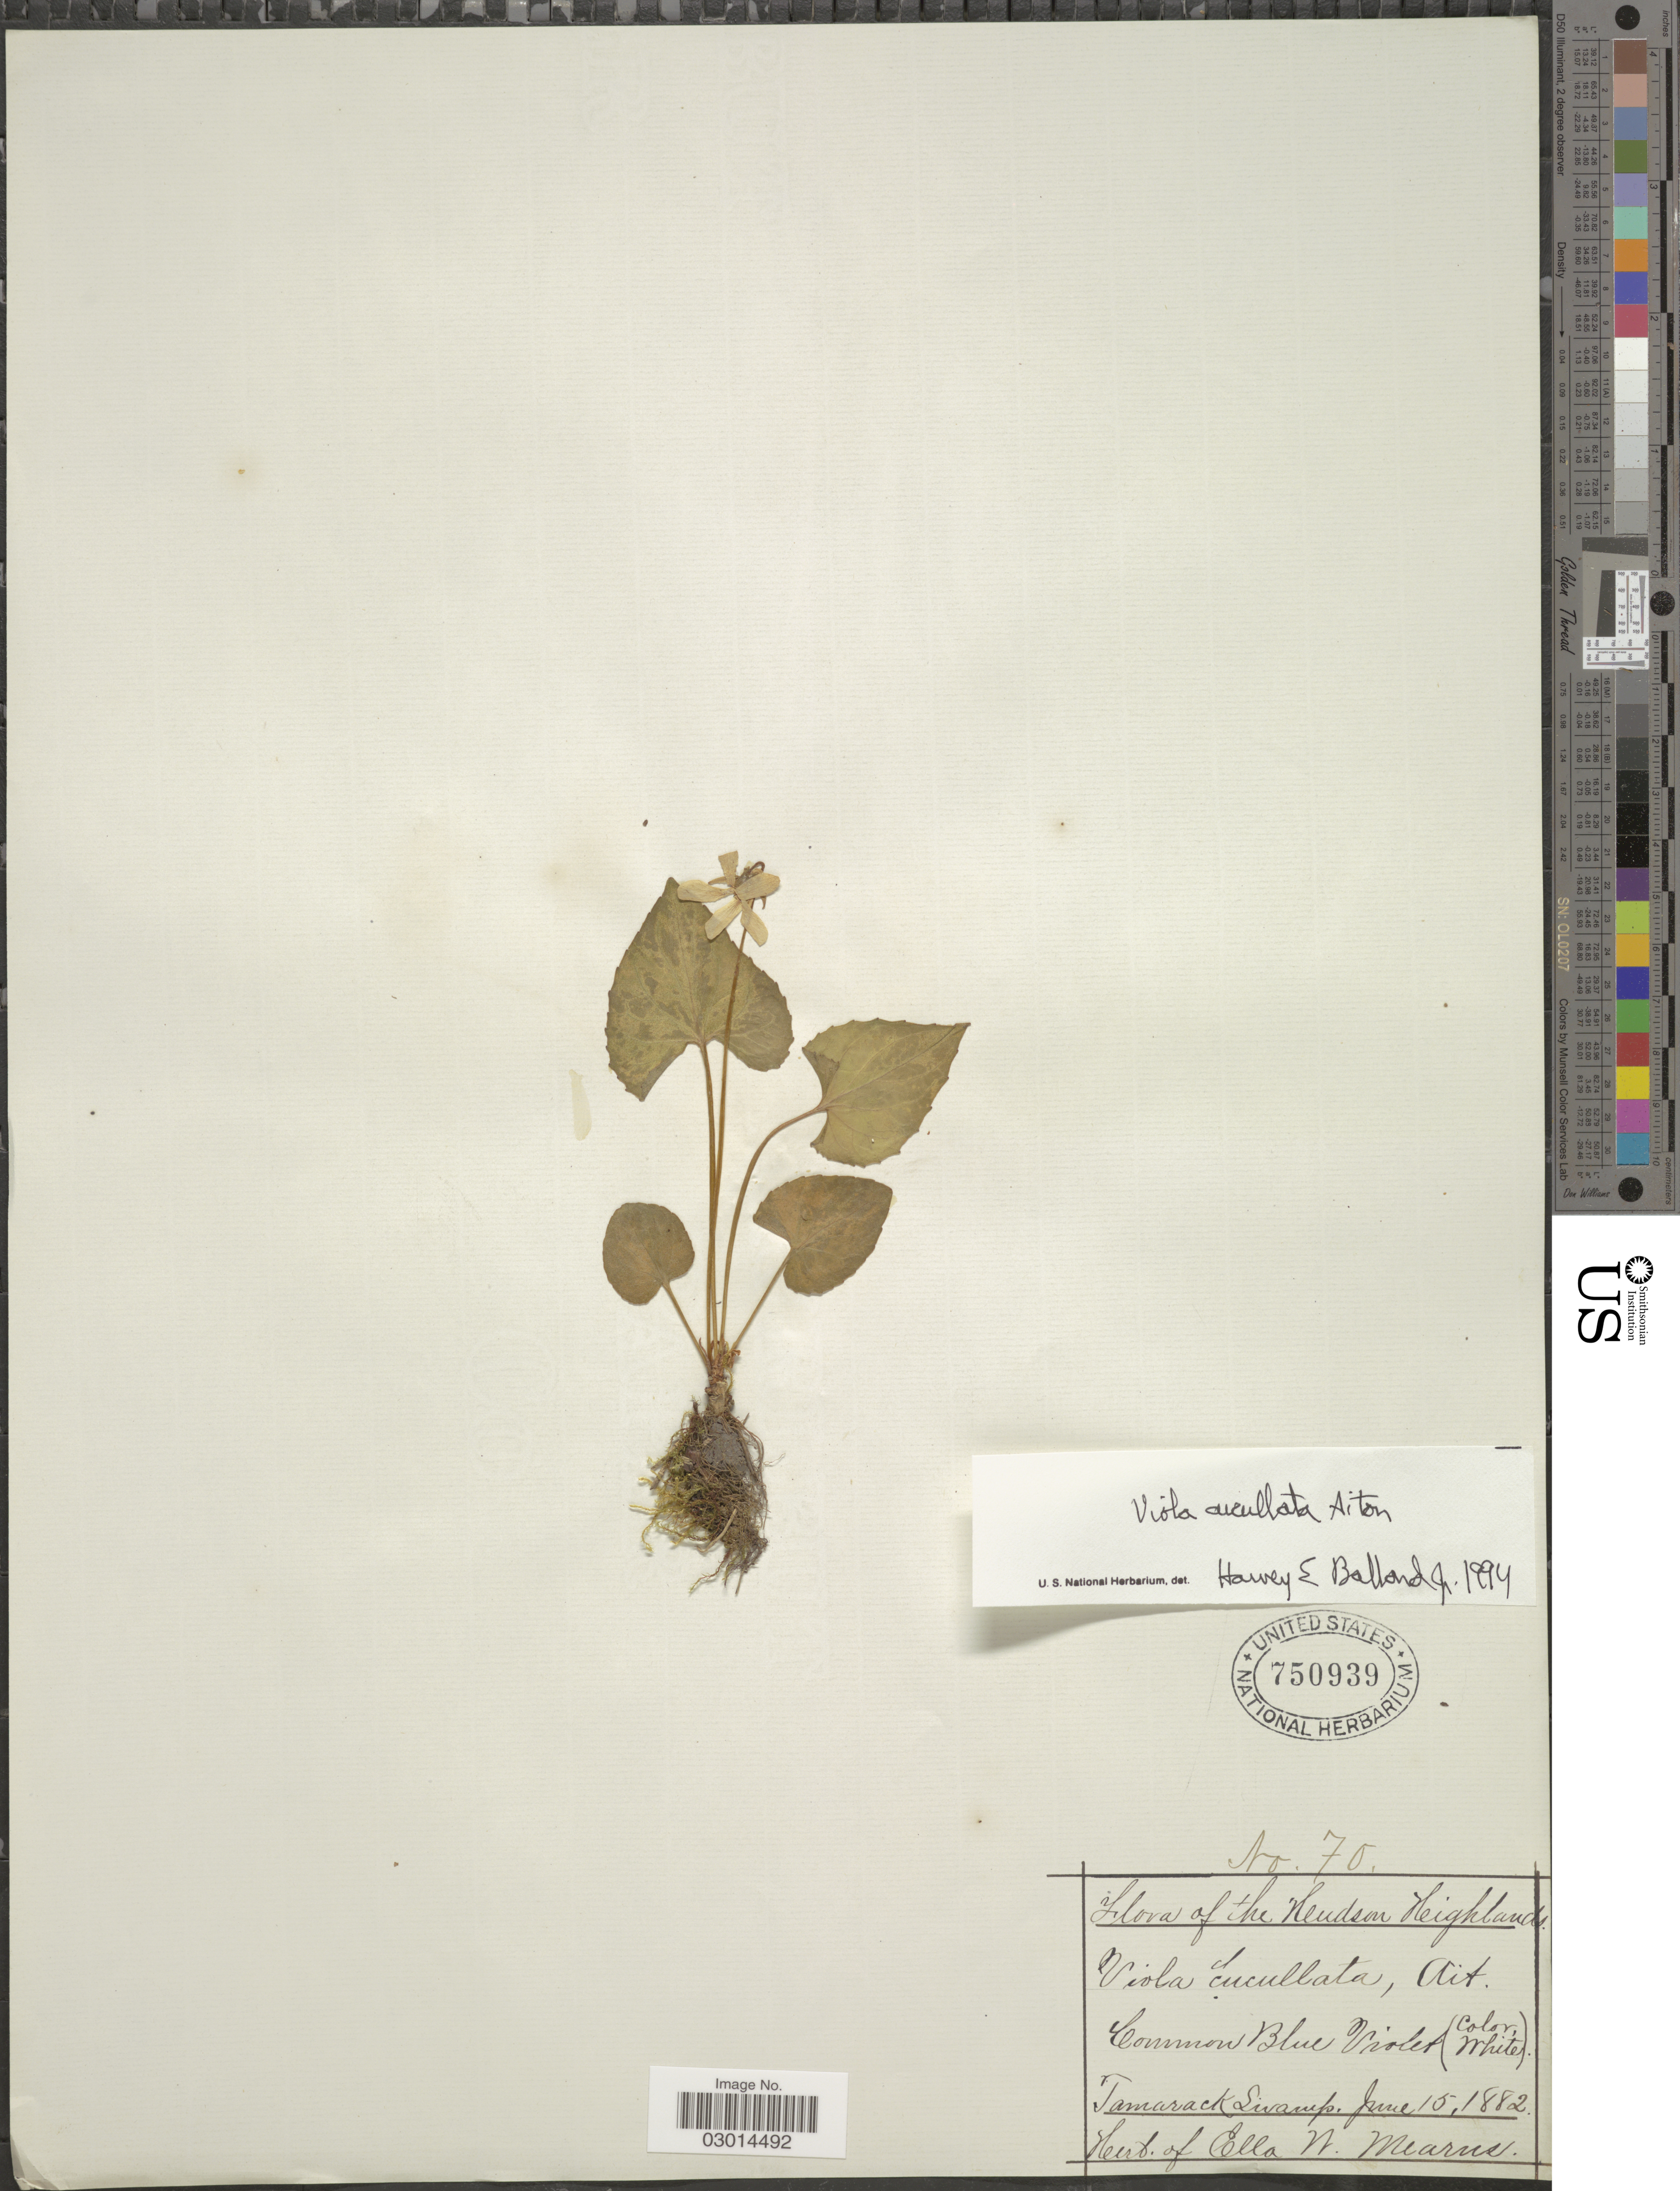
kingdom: Plantae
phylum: Tracheophyta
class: Magnoliopsida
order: Malpighiales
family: Violaceae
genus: Viola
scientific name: Viola cucullata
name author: Aiton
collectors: ex herb. Ella W. Mearns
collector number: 70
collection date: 1882-06-15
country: United States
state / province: New York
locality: The Hudson Highlands, Tamarack Swamp.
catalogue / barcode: US 750939